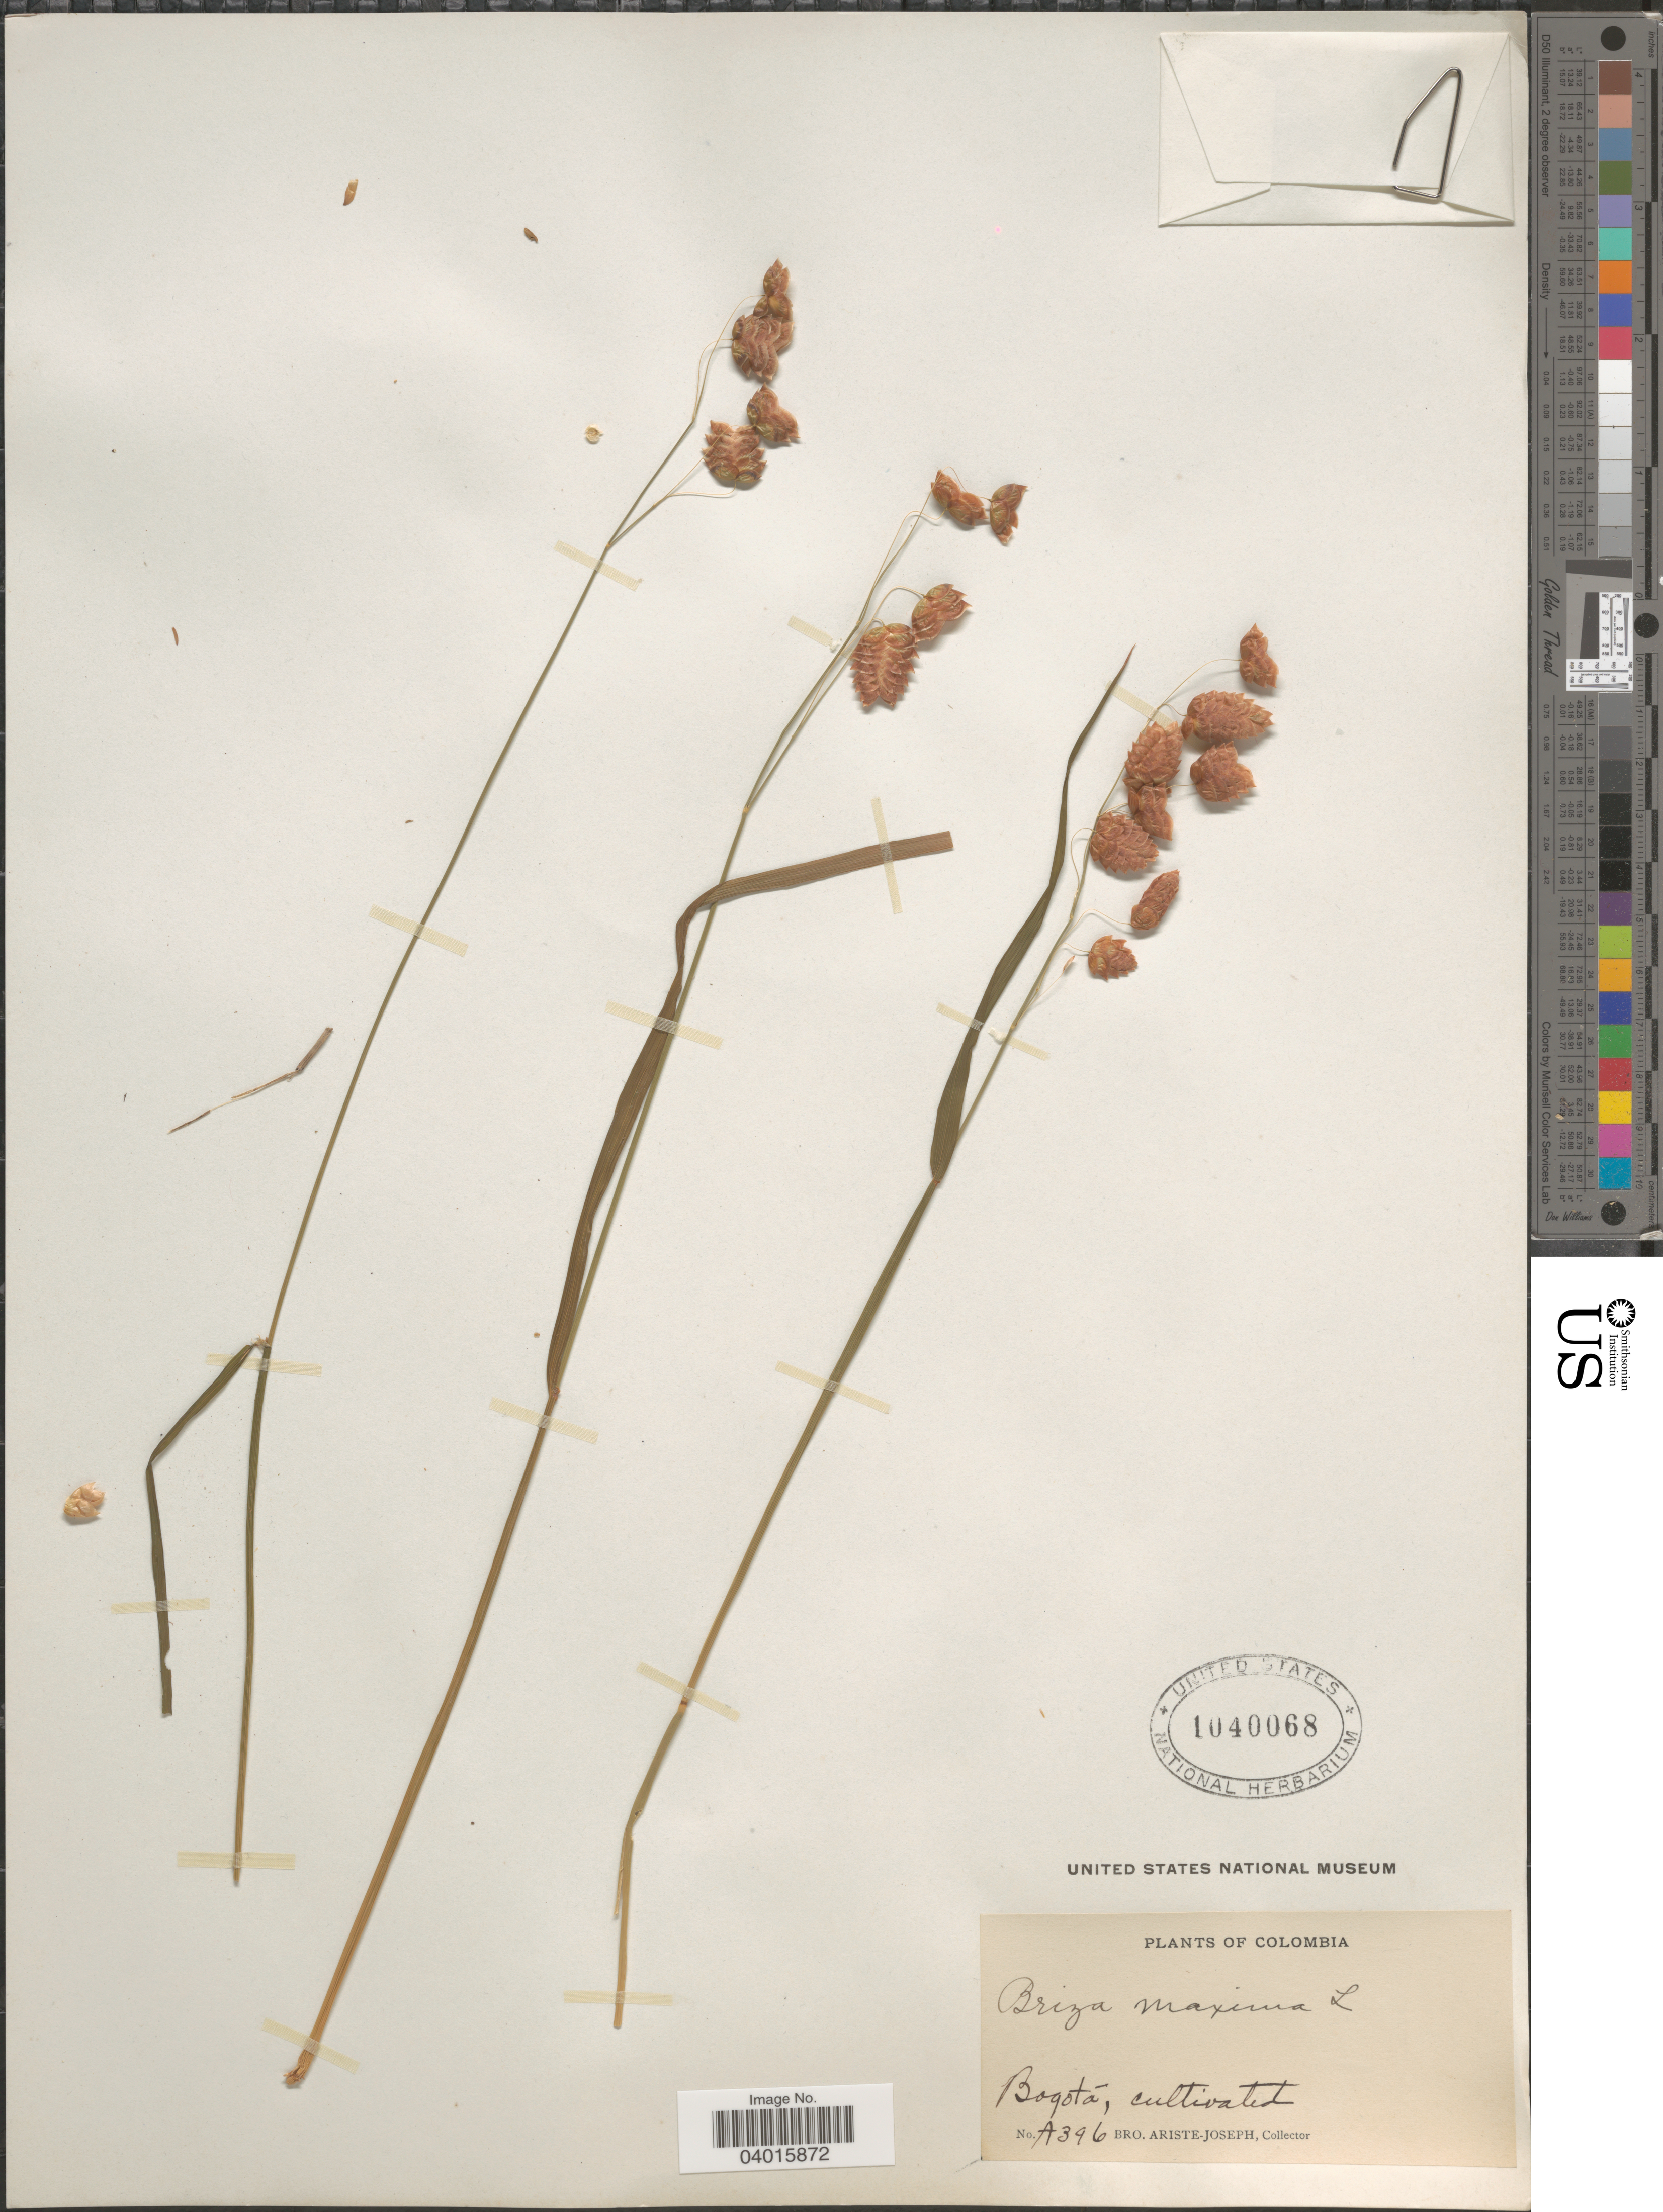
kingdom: Plantae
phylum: Tracheophyta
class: Liliopsida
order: Poales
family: Poaceae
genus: Briza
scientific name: Briza maxima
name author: L.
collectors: Bro. Ariste-Joseph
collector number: A396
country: Colombia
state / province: Bogota D.C.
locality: Bogotá.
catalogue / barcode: US 1040068